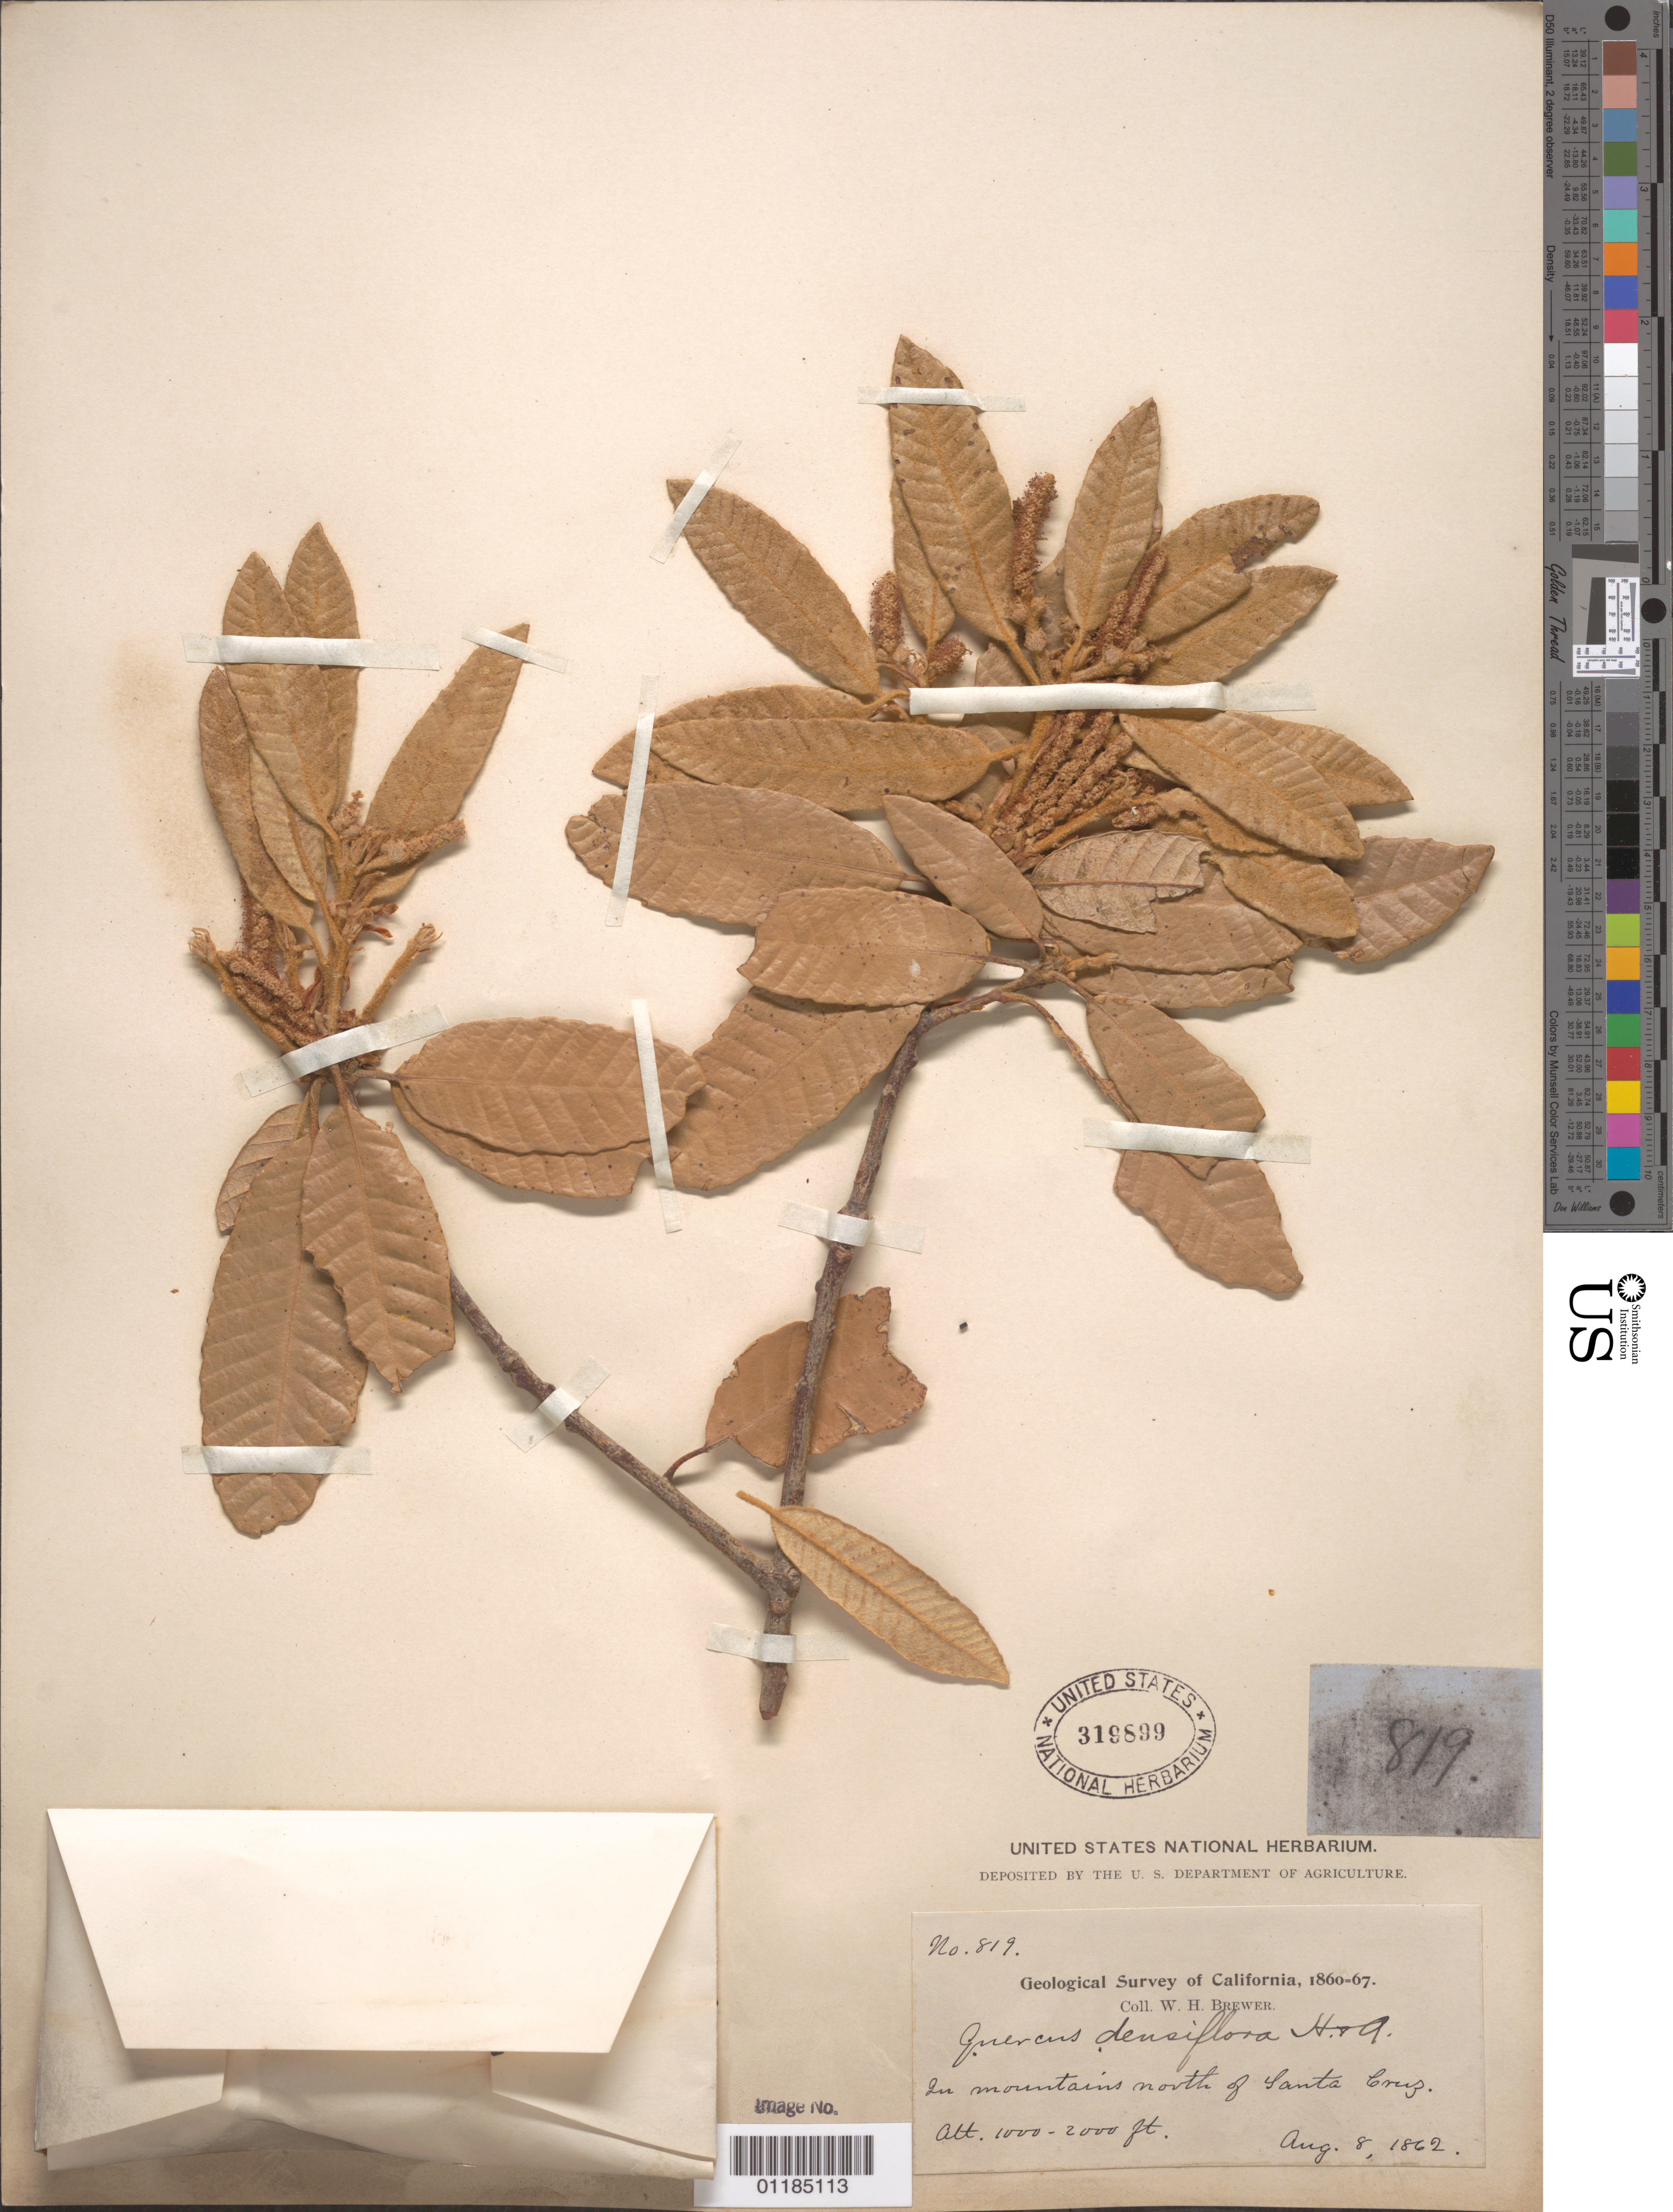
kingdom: Plantae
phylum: Tracheophyta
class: Magnoliopsida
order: Fagales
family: Fagaceae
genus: Quercus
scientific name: Quercus densiflora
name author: Hook. & Arn.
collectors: W. H. Brewer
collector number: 819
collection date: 1862-08-08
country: United States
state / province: California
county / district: Santa Cruz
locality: In mountains north of Santa Cruz.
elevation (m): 305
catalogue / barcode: US 319899